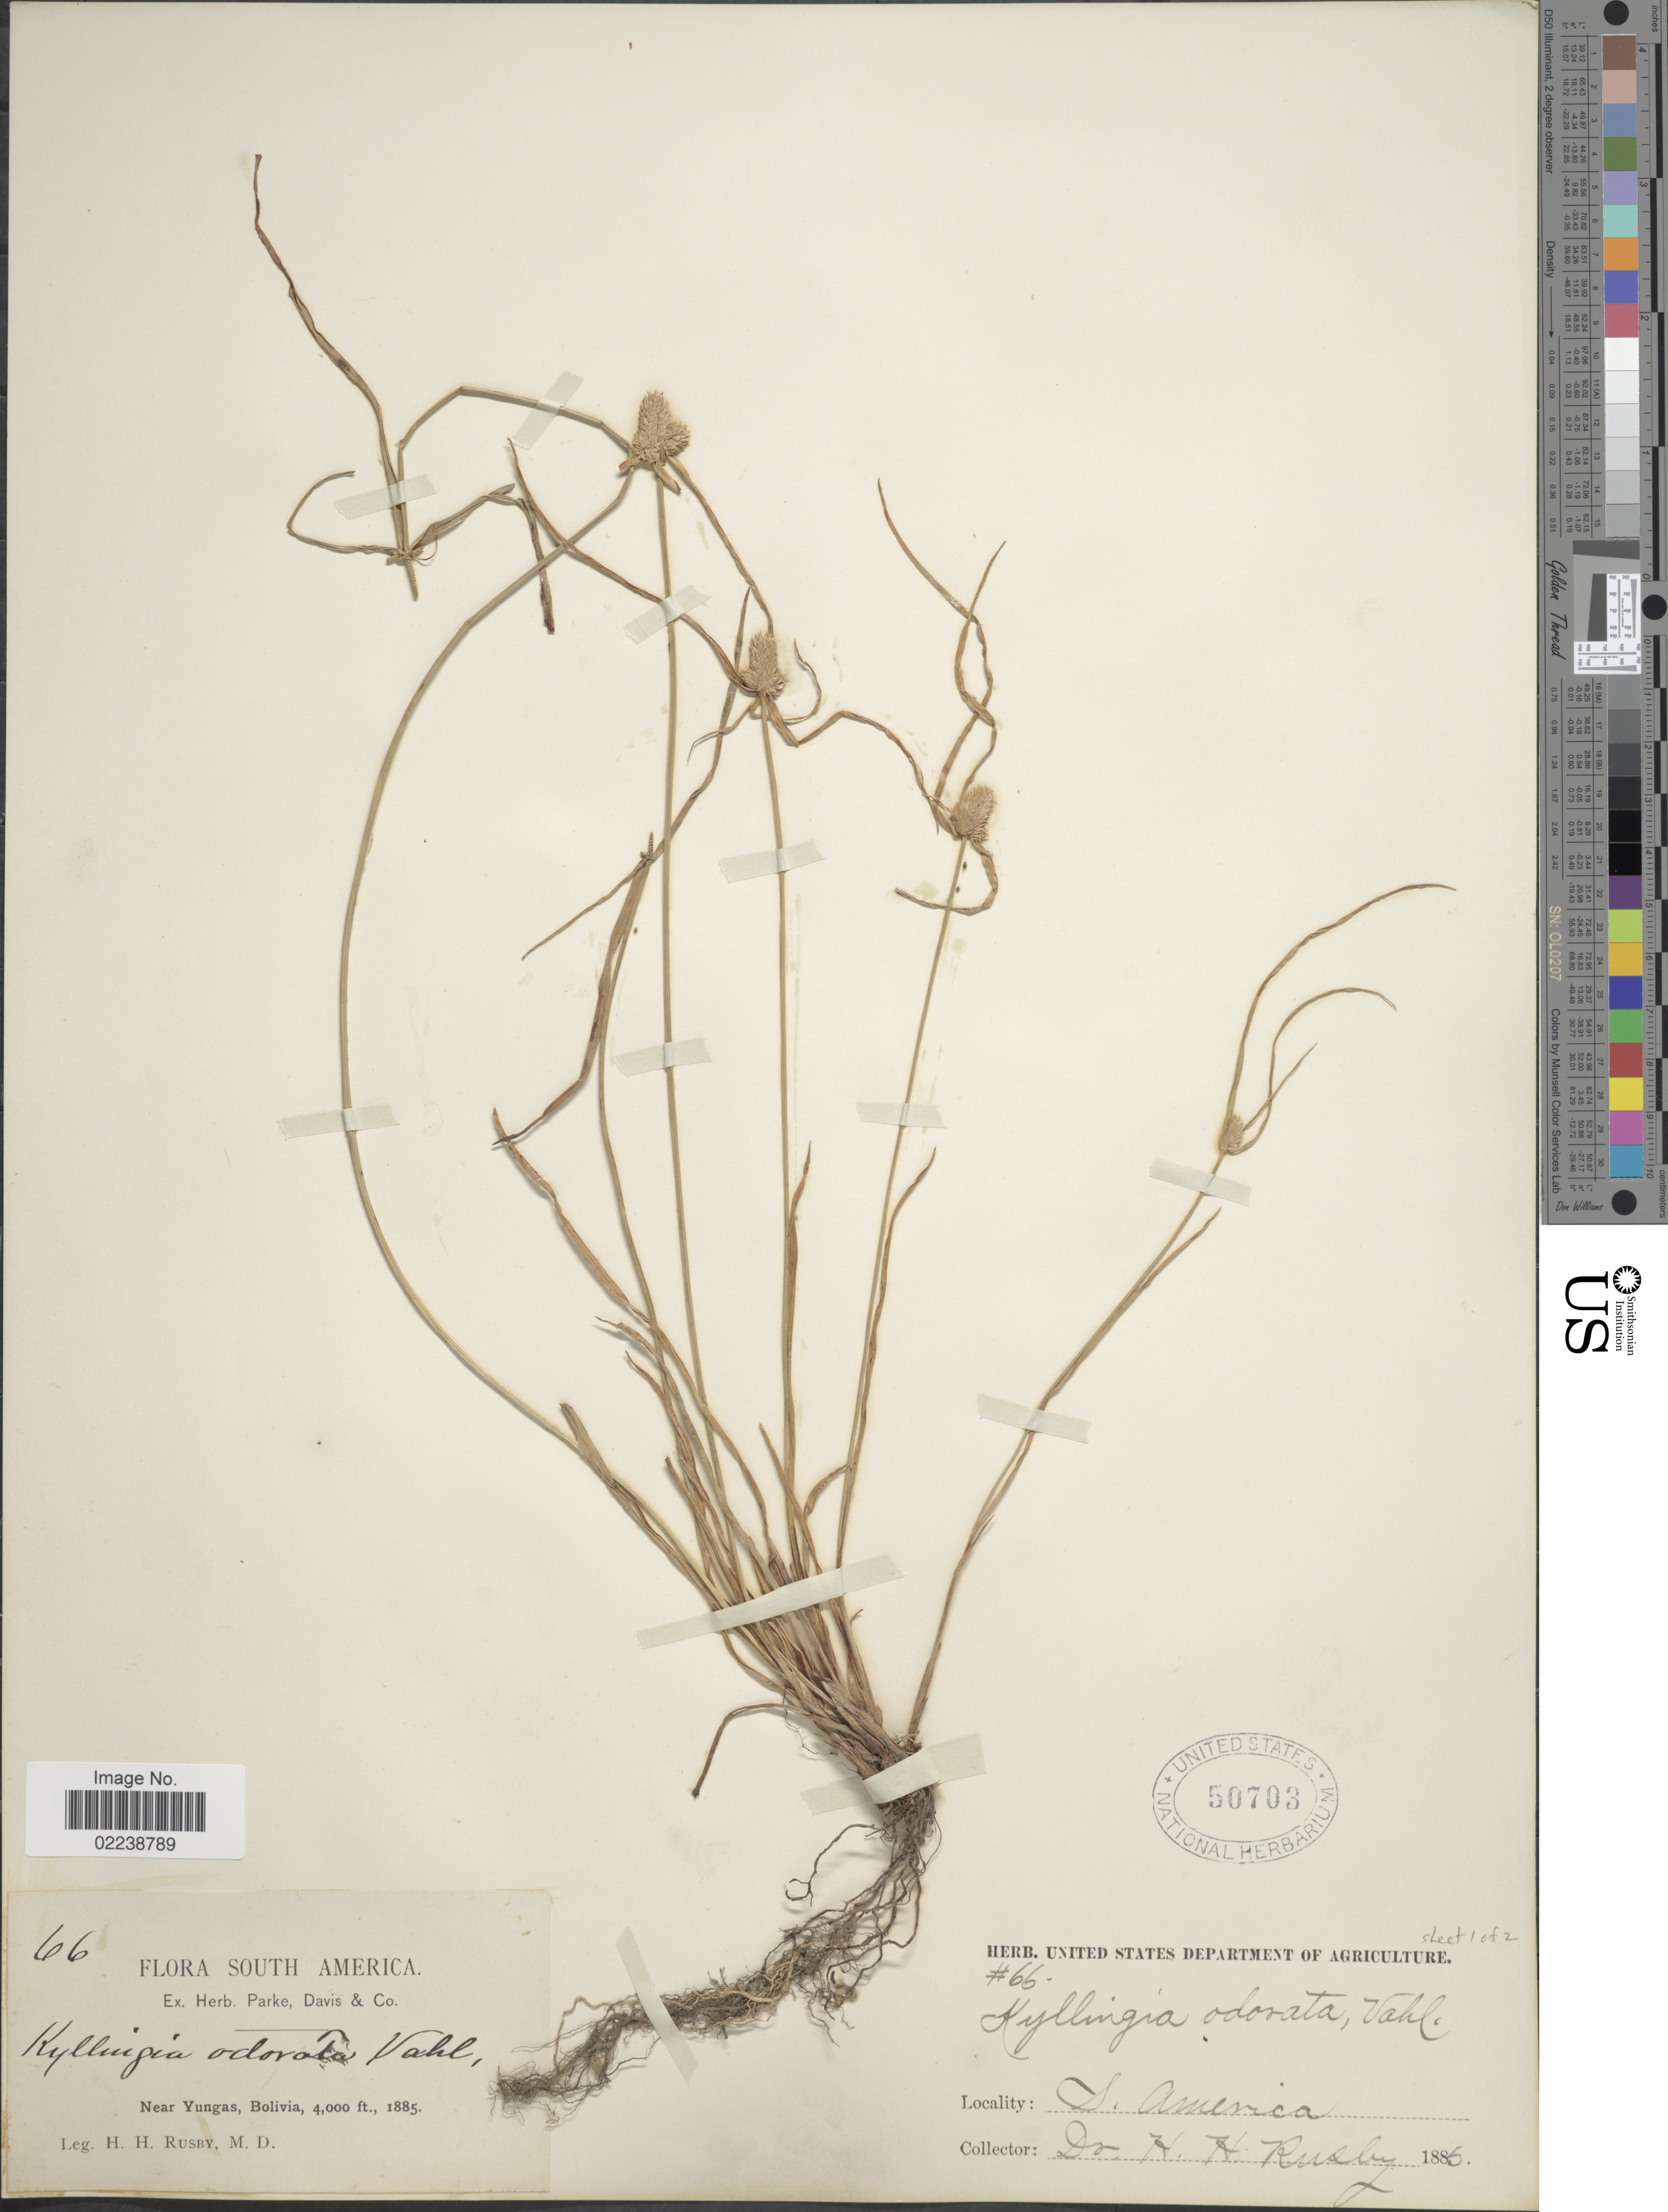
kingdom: Plantae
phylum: Tracheophyta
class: Liliopsida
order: Poales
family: Cyperaceae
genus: Cyperus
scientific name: Cyperus sesquiflorus subsp. sesquiflorus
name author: (Torr.) Mattf. & Kük.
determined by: Strong, M. T., (US), Smithsonian Institution - National Museum of Natural History (UNITED STATES)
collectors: H. H. Rusby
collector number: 66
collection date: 1885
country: Bolivia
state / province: La Paz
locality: Near Yungas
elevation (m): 1219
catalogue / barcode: US 50703